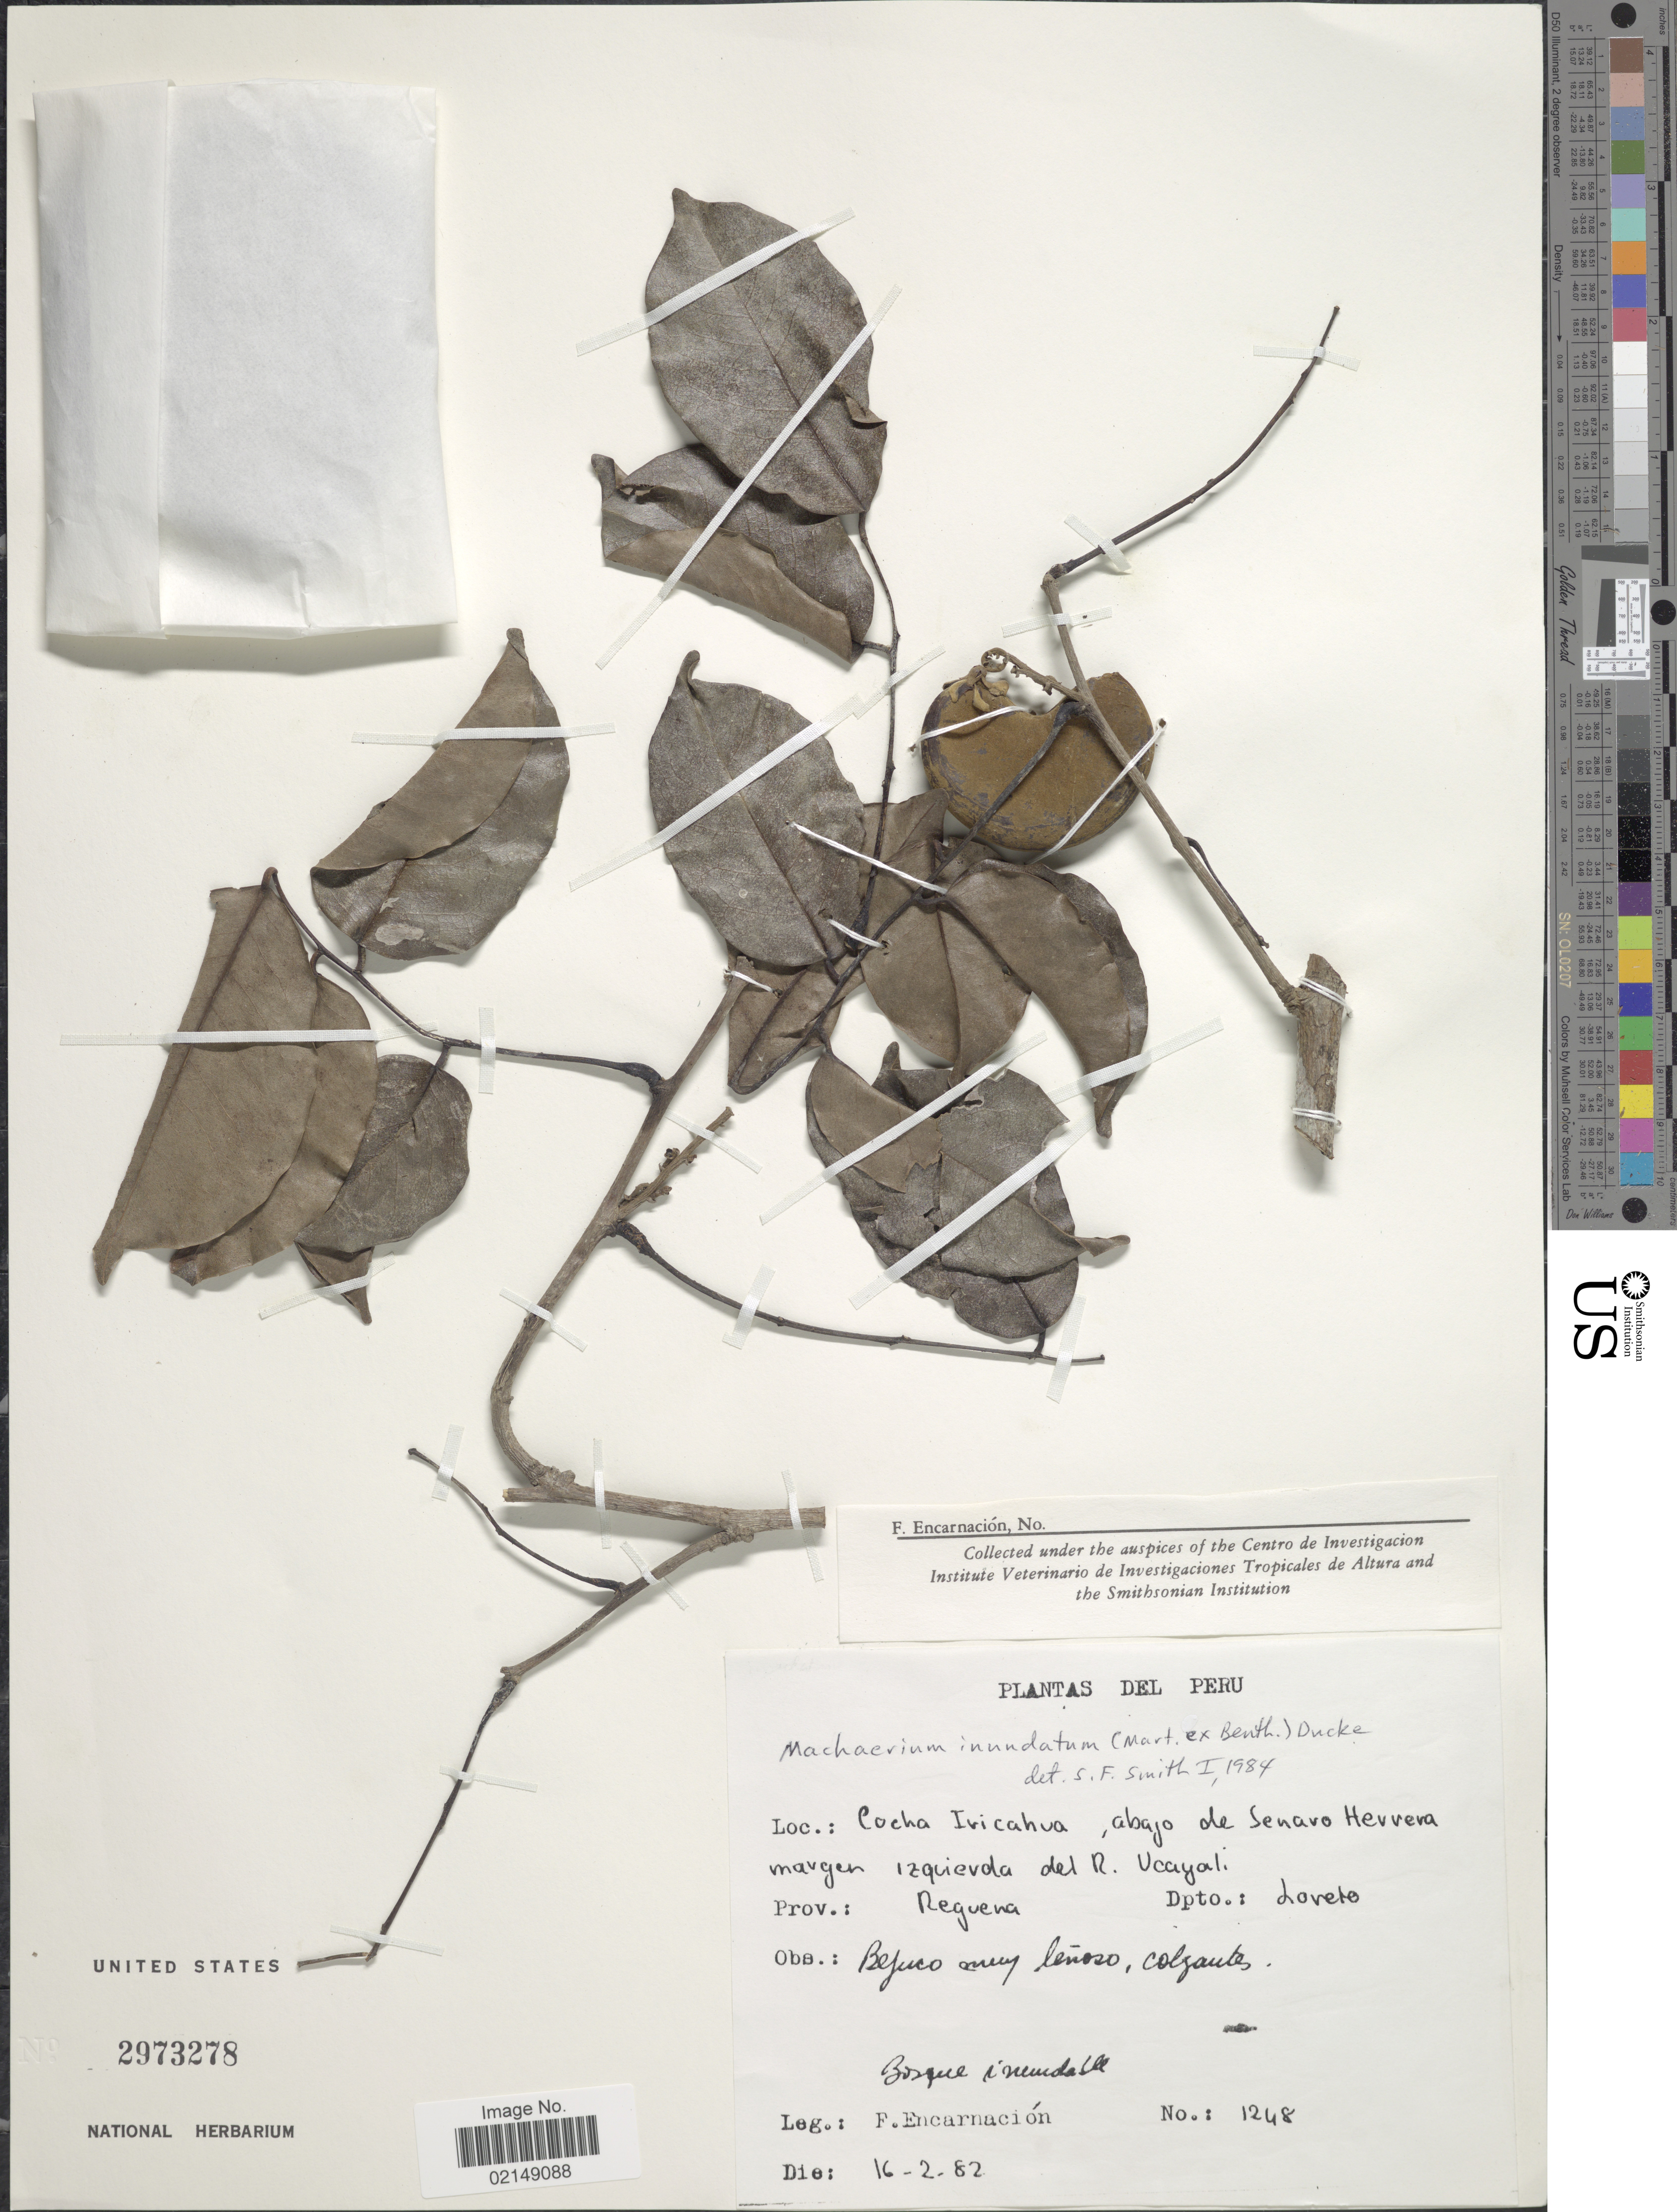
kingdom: Plantae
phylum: Tracheophyta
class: Magnoliopsida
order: Fabales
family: Fabaceae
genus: Machaerium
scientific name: Machaerium inundatum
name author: (Mart. ex Benth.) Ducke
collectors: F. Encarnación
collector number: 1248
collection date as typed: Transcribed d/m/y: 16/2/82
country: Peru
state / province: Loreto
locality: Cocha Iricahua, abajo de Jenaro Herrera margen izquierda del R. Ucayali, Prov. Requena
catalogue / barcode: US 2973278